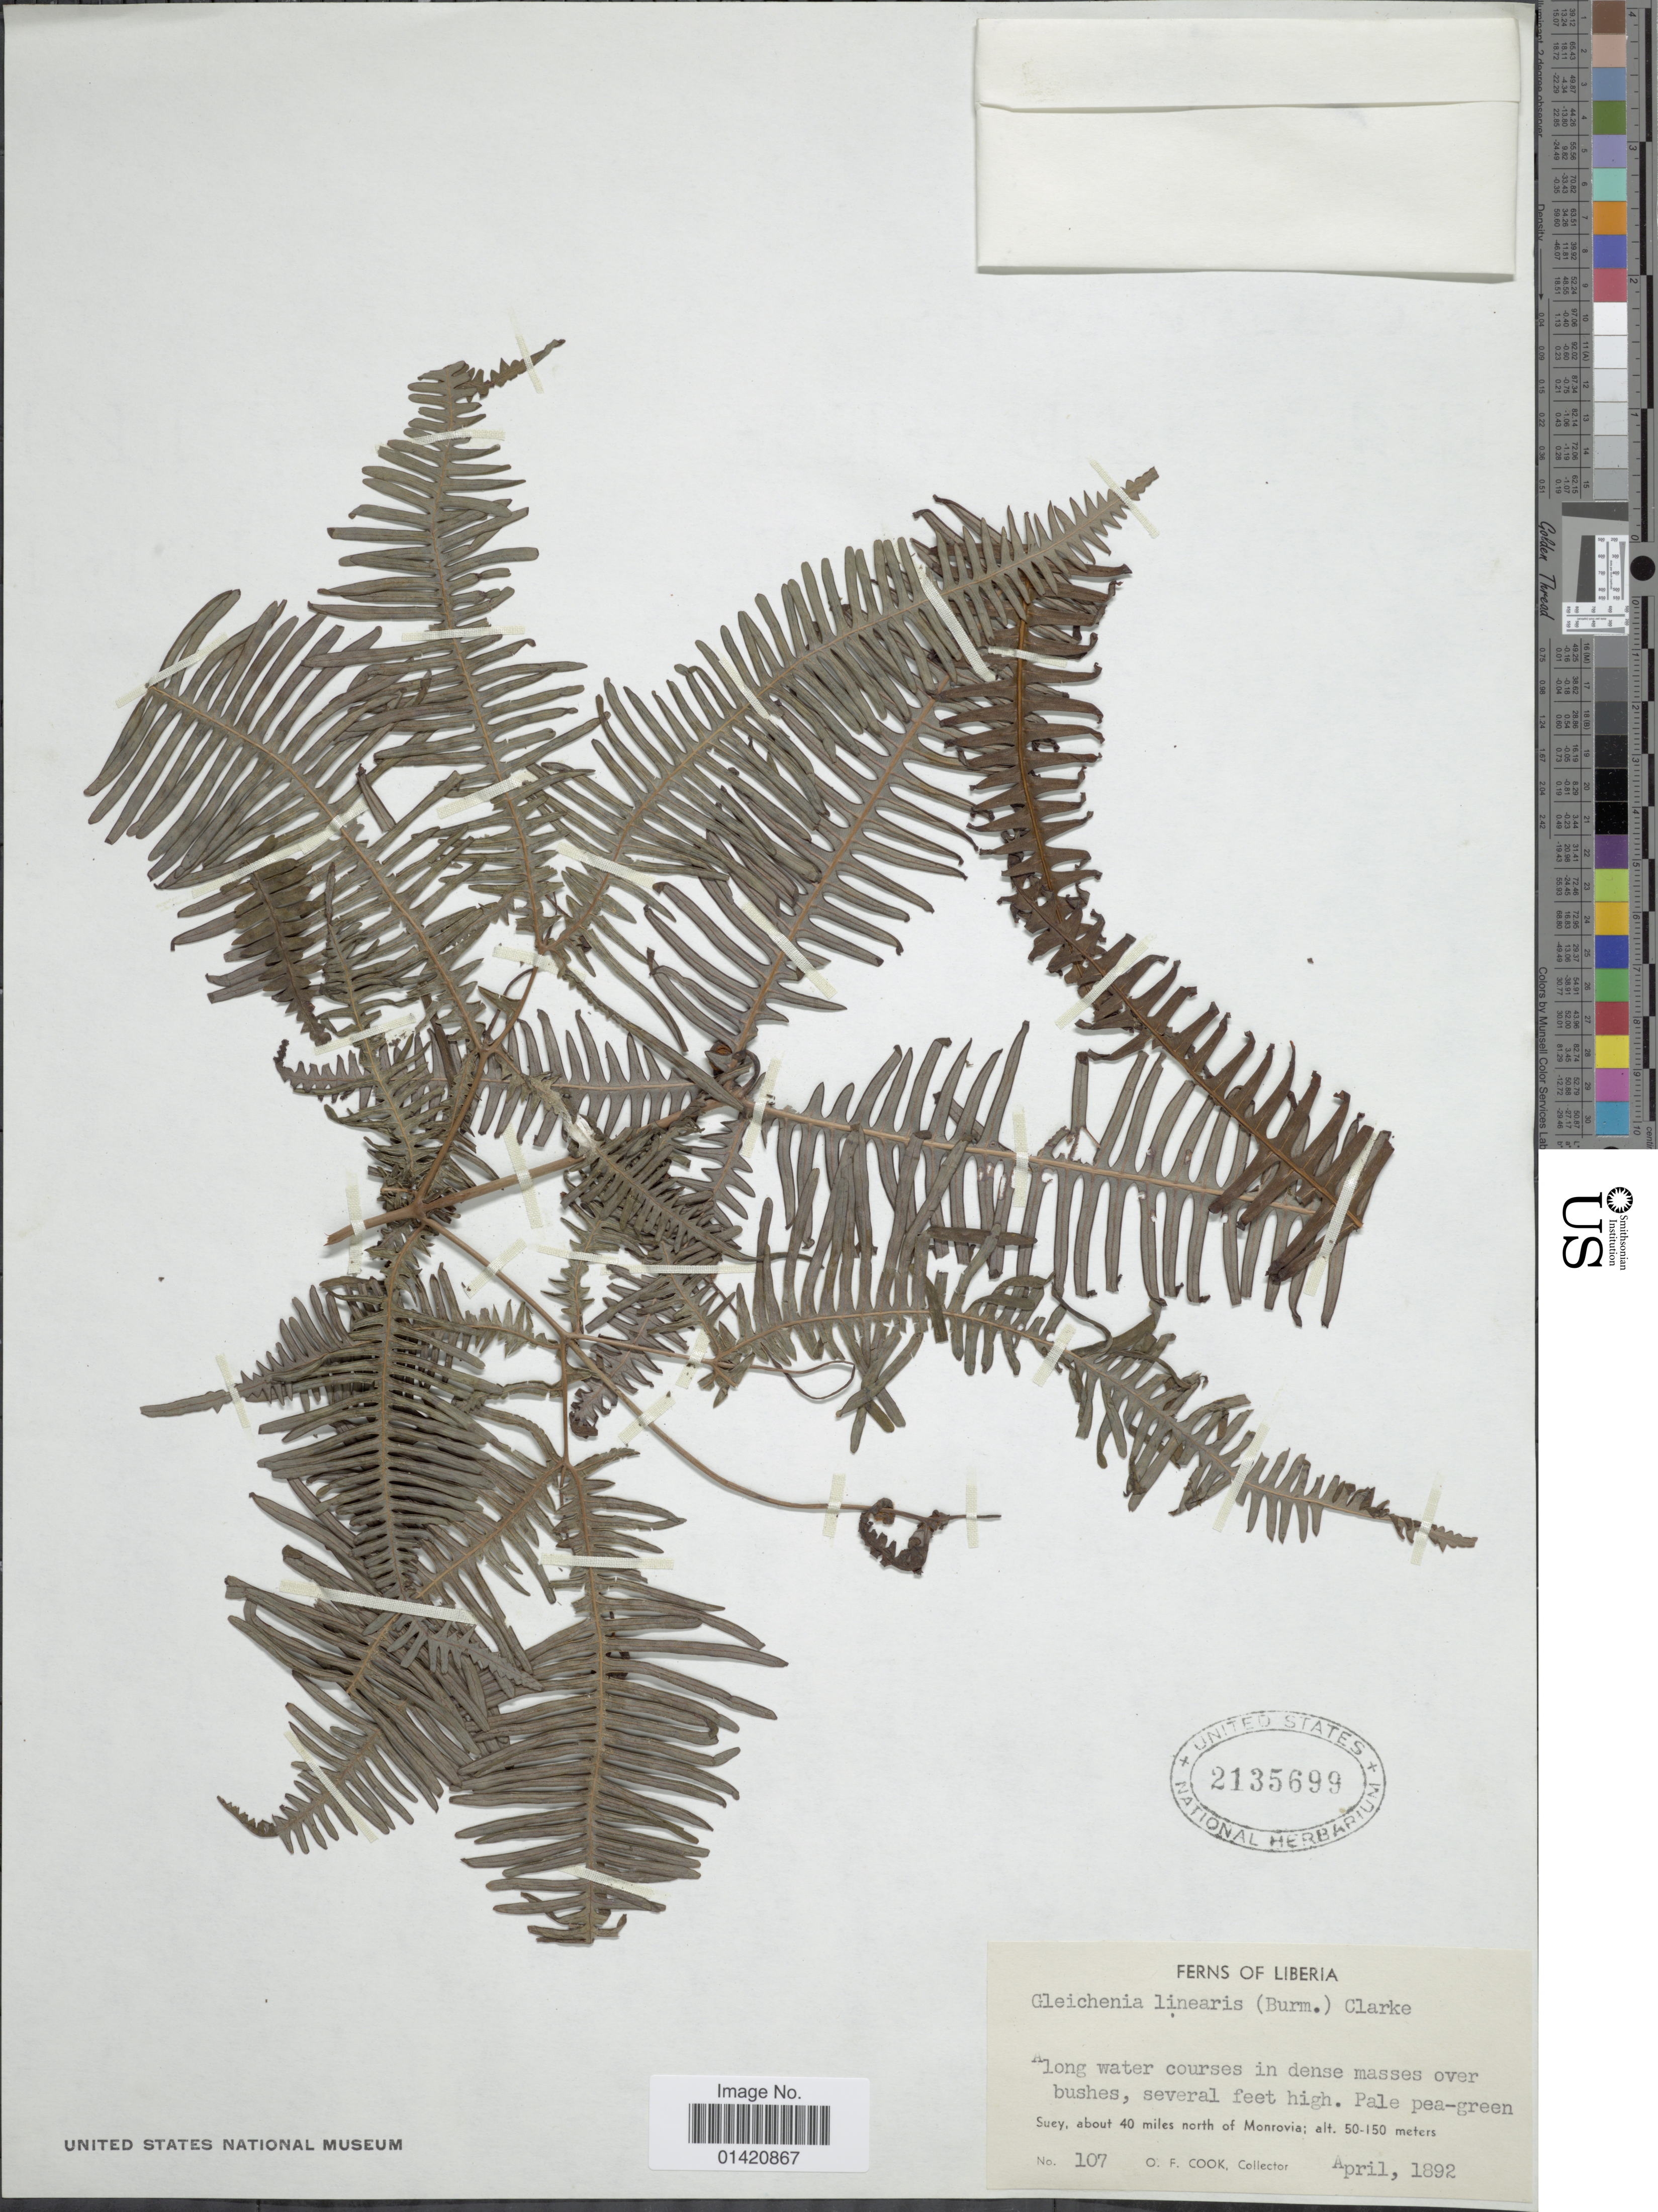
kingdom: Plantae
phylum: Tracheophyta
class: Polypodiopsida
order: Gleicheniales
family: Gleicheniaceae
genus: Dicranopteris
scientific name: Dicranopteris linearis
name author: (Burm. f.) Underw.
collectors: O. F. Cook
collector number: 107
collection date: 1892-04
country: Liberia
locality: Suey, about 40 miles north of Monrovia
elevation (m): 50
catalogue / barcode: US 2135699